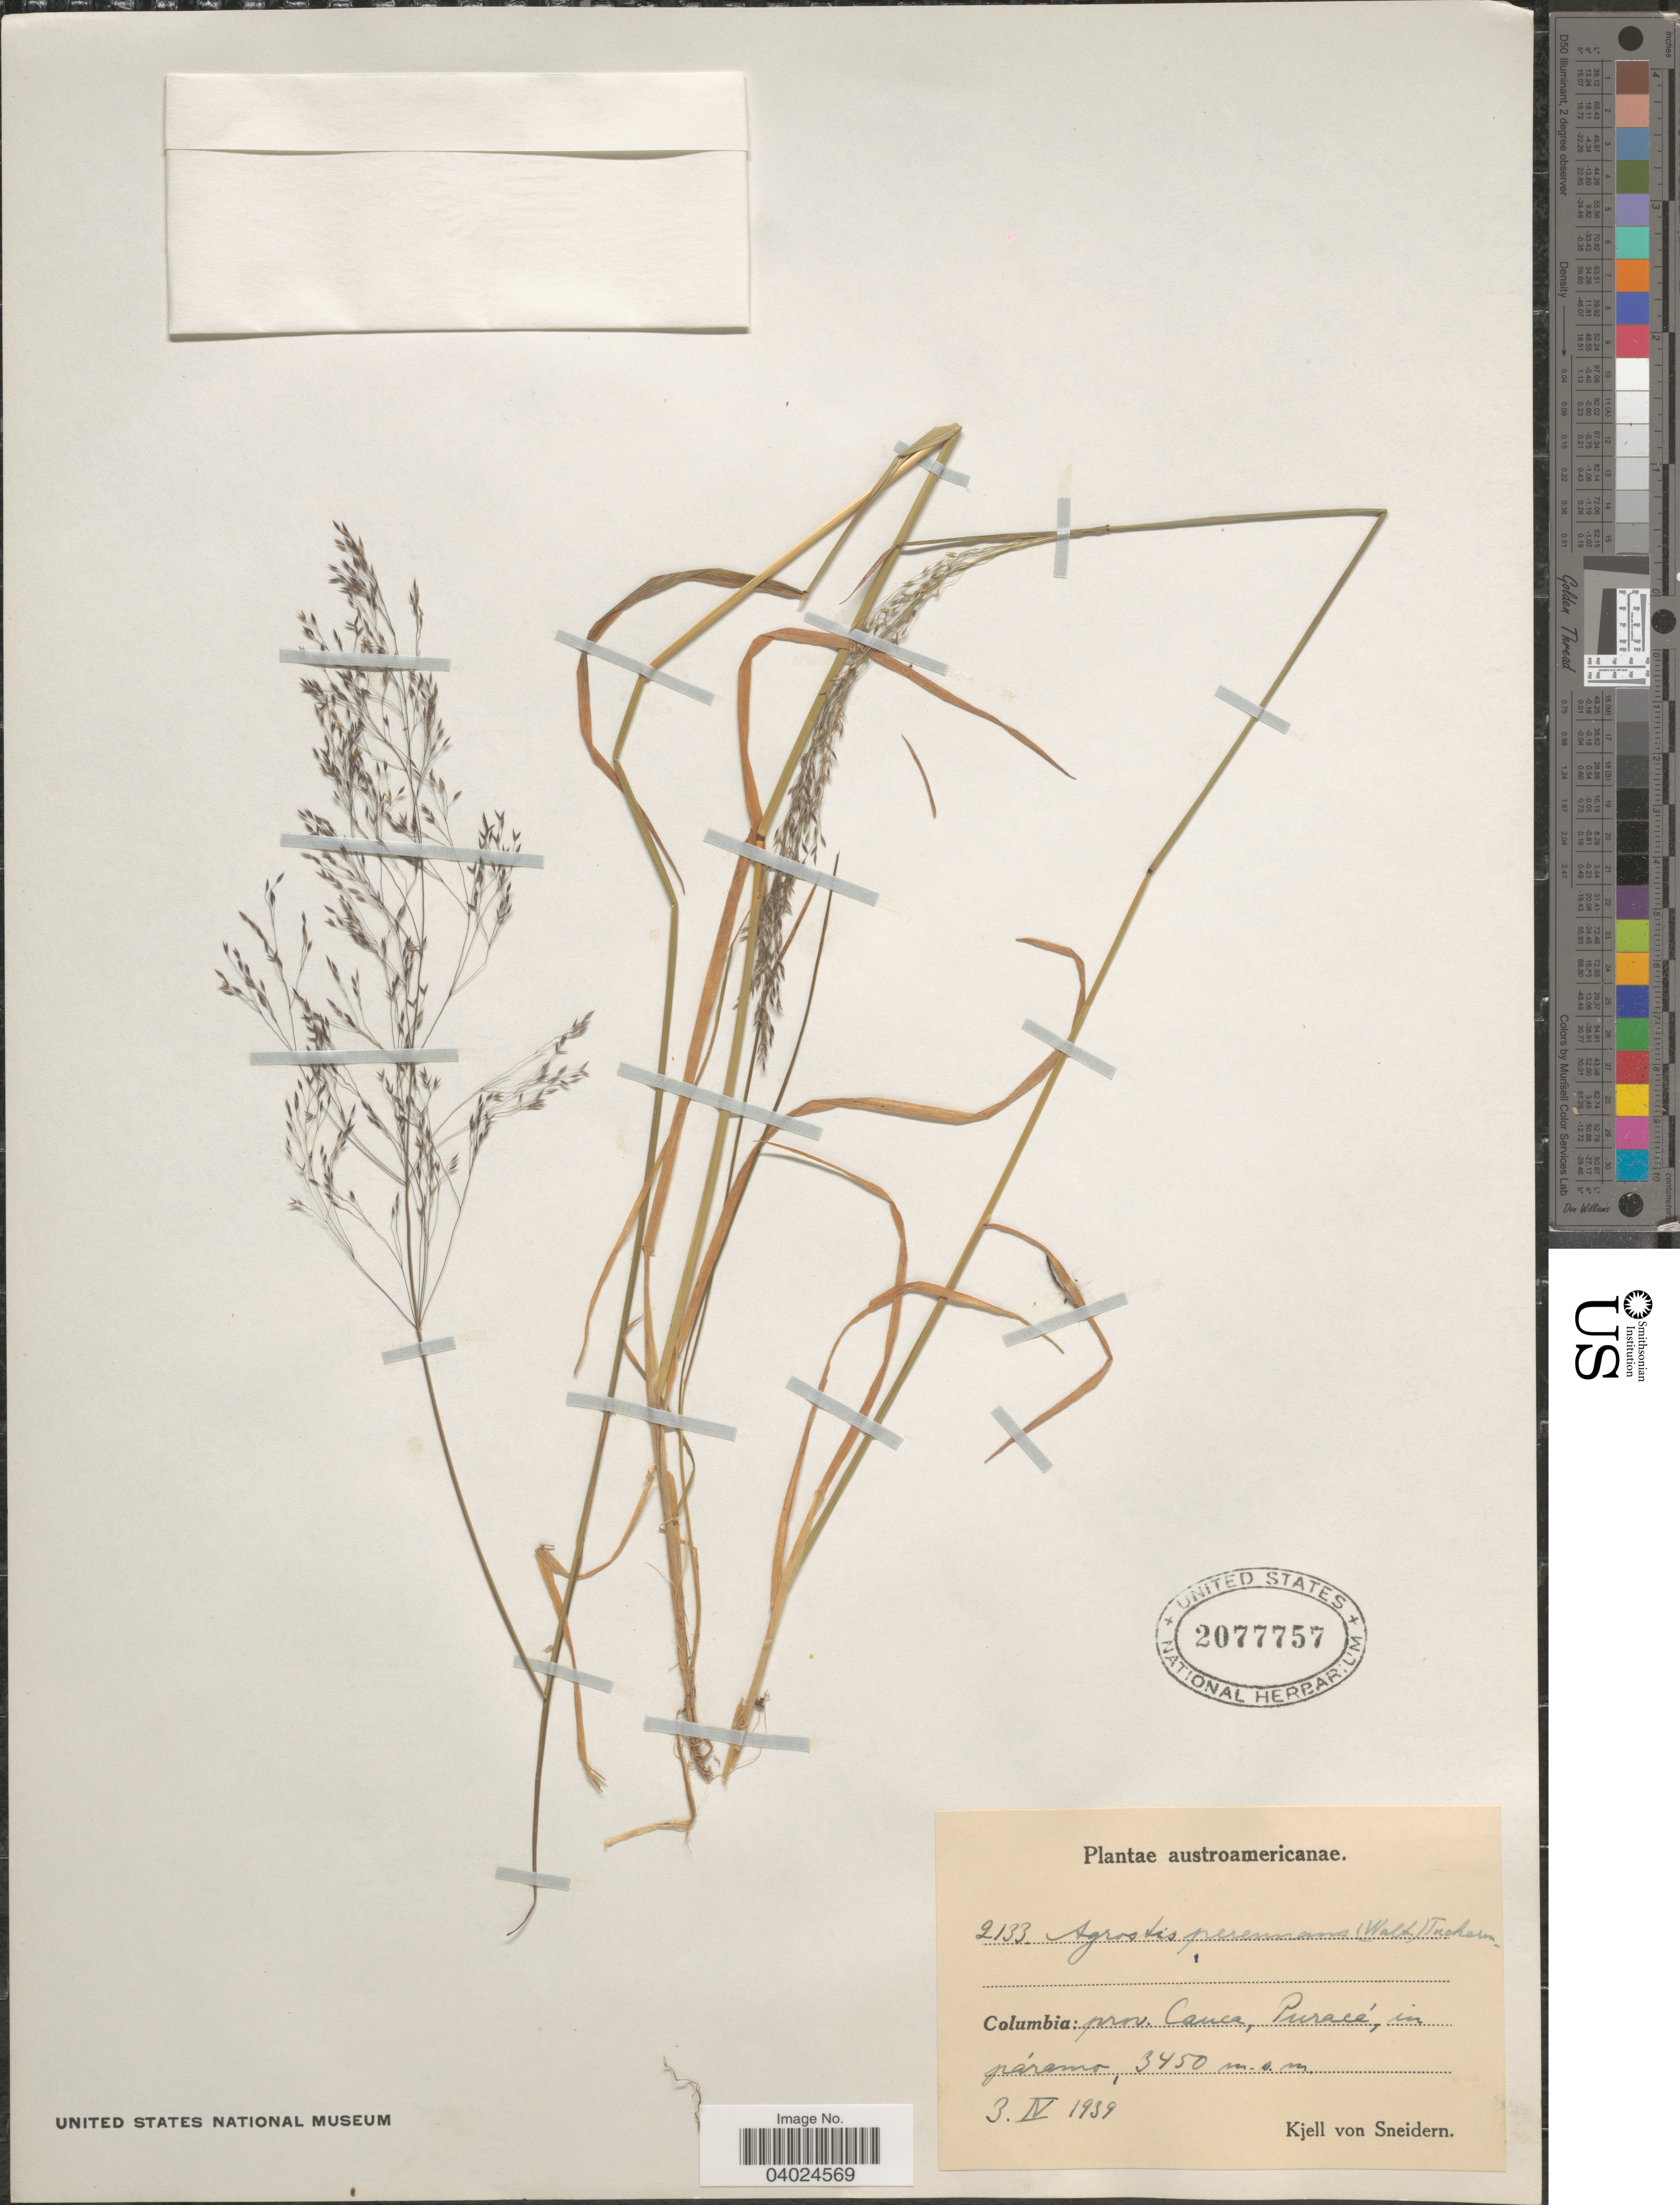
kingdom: Plantae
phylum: Tracheophyta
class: Liliopsida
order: Poales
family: Poaceae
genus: Agrostis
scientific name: Agrostis perennans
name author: (Walter) Tuck.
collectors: K. von Sneidern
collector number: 2133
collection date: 1939-04-03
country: Colombia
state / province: Cauca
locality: Puracé, in páramo.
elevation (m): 3450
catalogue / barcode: US 2077757